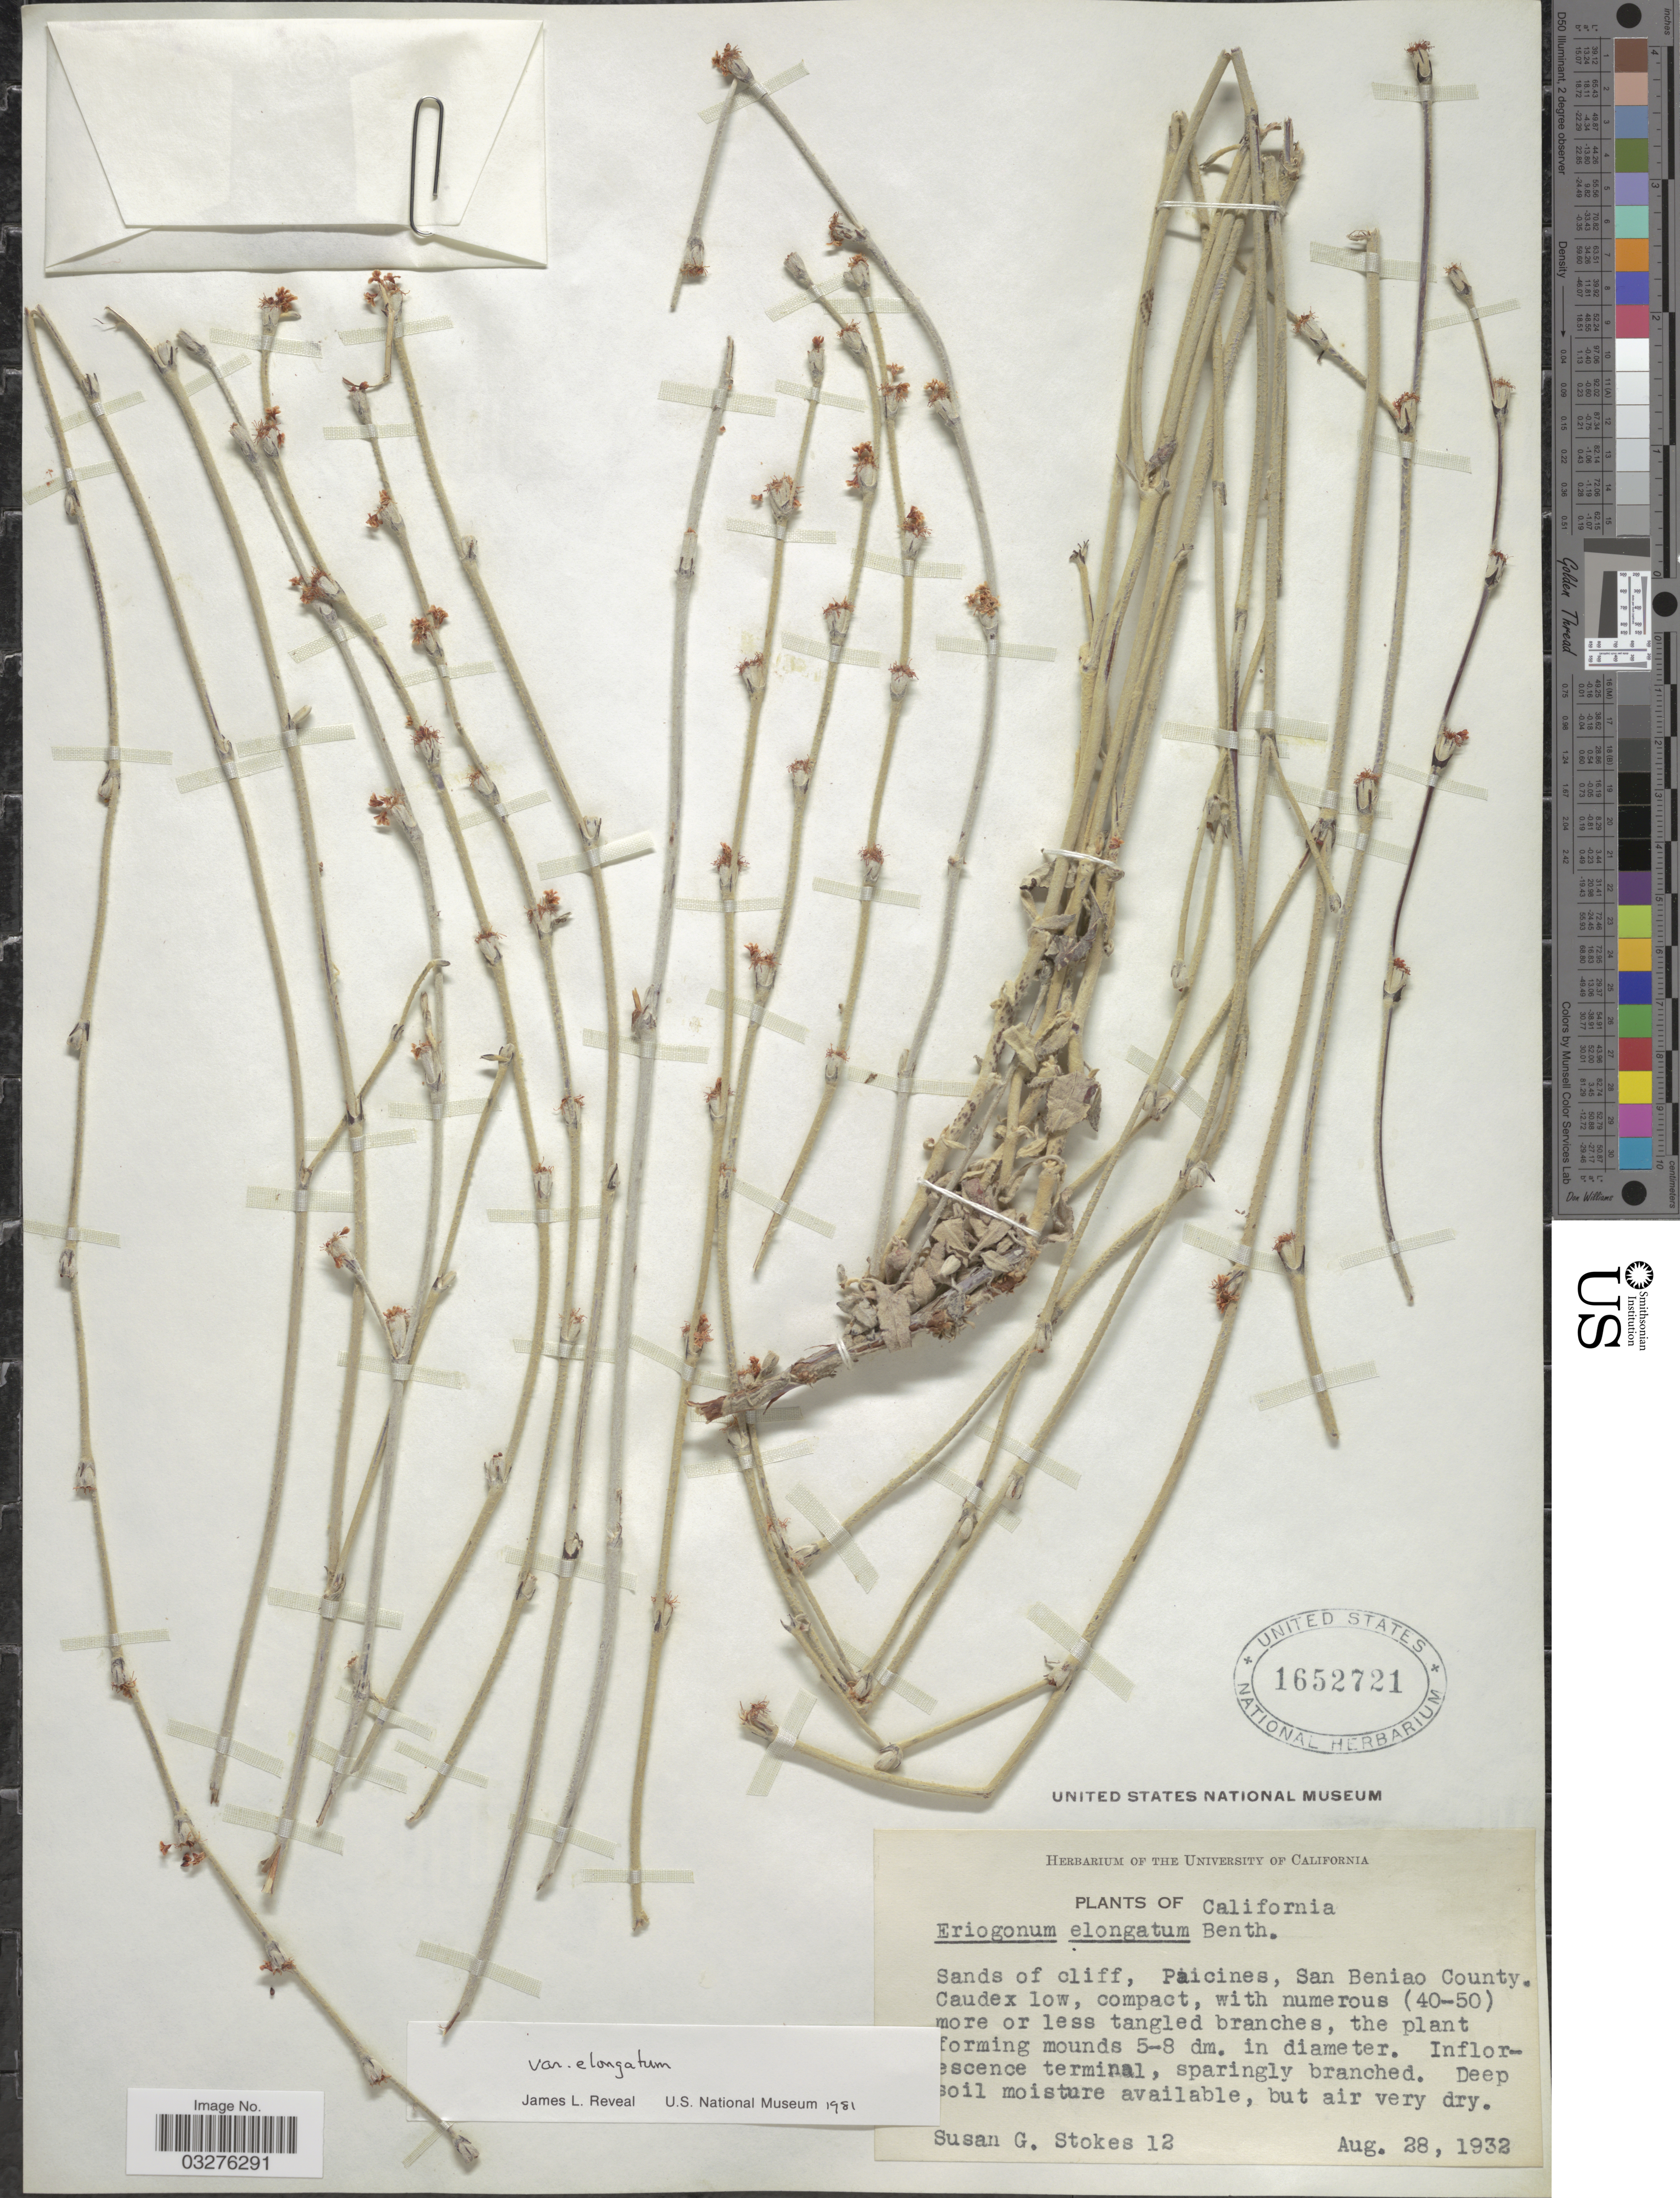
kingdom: Plantae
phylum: Tracheophyta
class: Magnoliopsida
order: Caryophyllales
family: Polygonaceae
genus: Eriogonum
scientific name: Eriogonum elongatum var. elongatum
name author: Benth.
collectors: S. G. Stokes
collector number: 12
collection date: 1932-08-28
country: United States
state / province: California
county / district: San Benito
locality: Sands of cliff, Paicines, San Beniao County.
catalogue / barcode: US 1652721